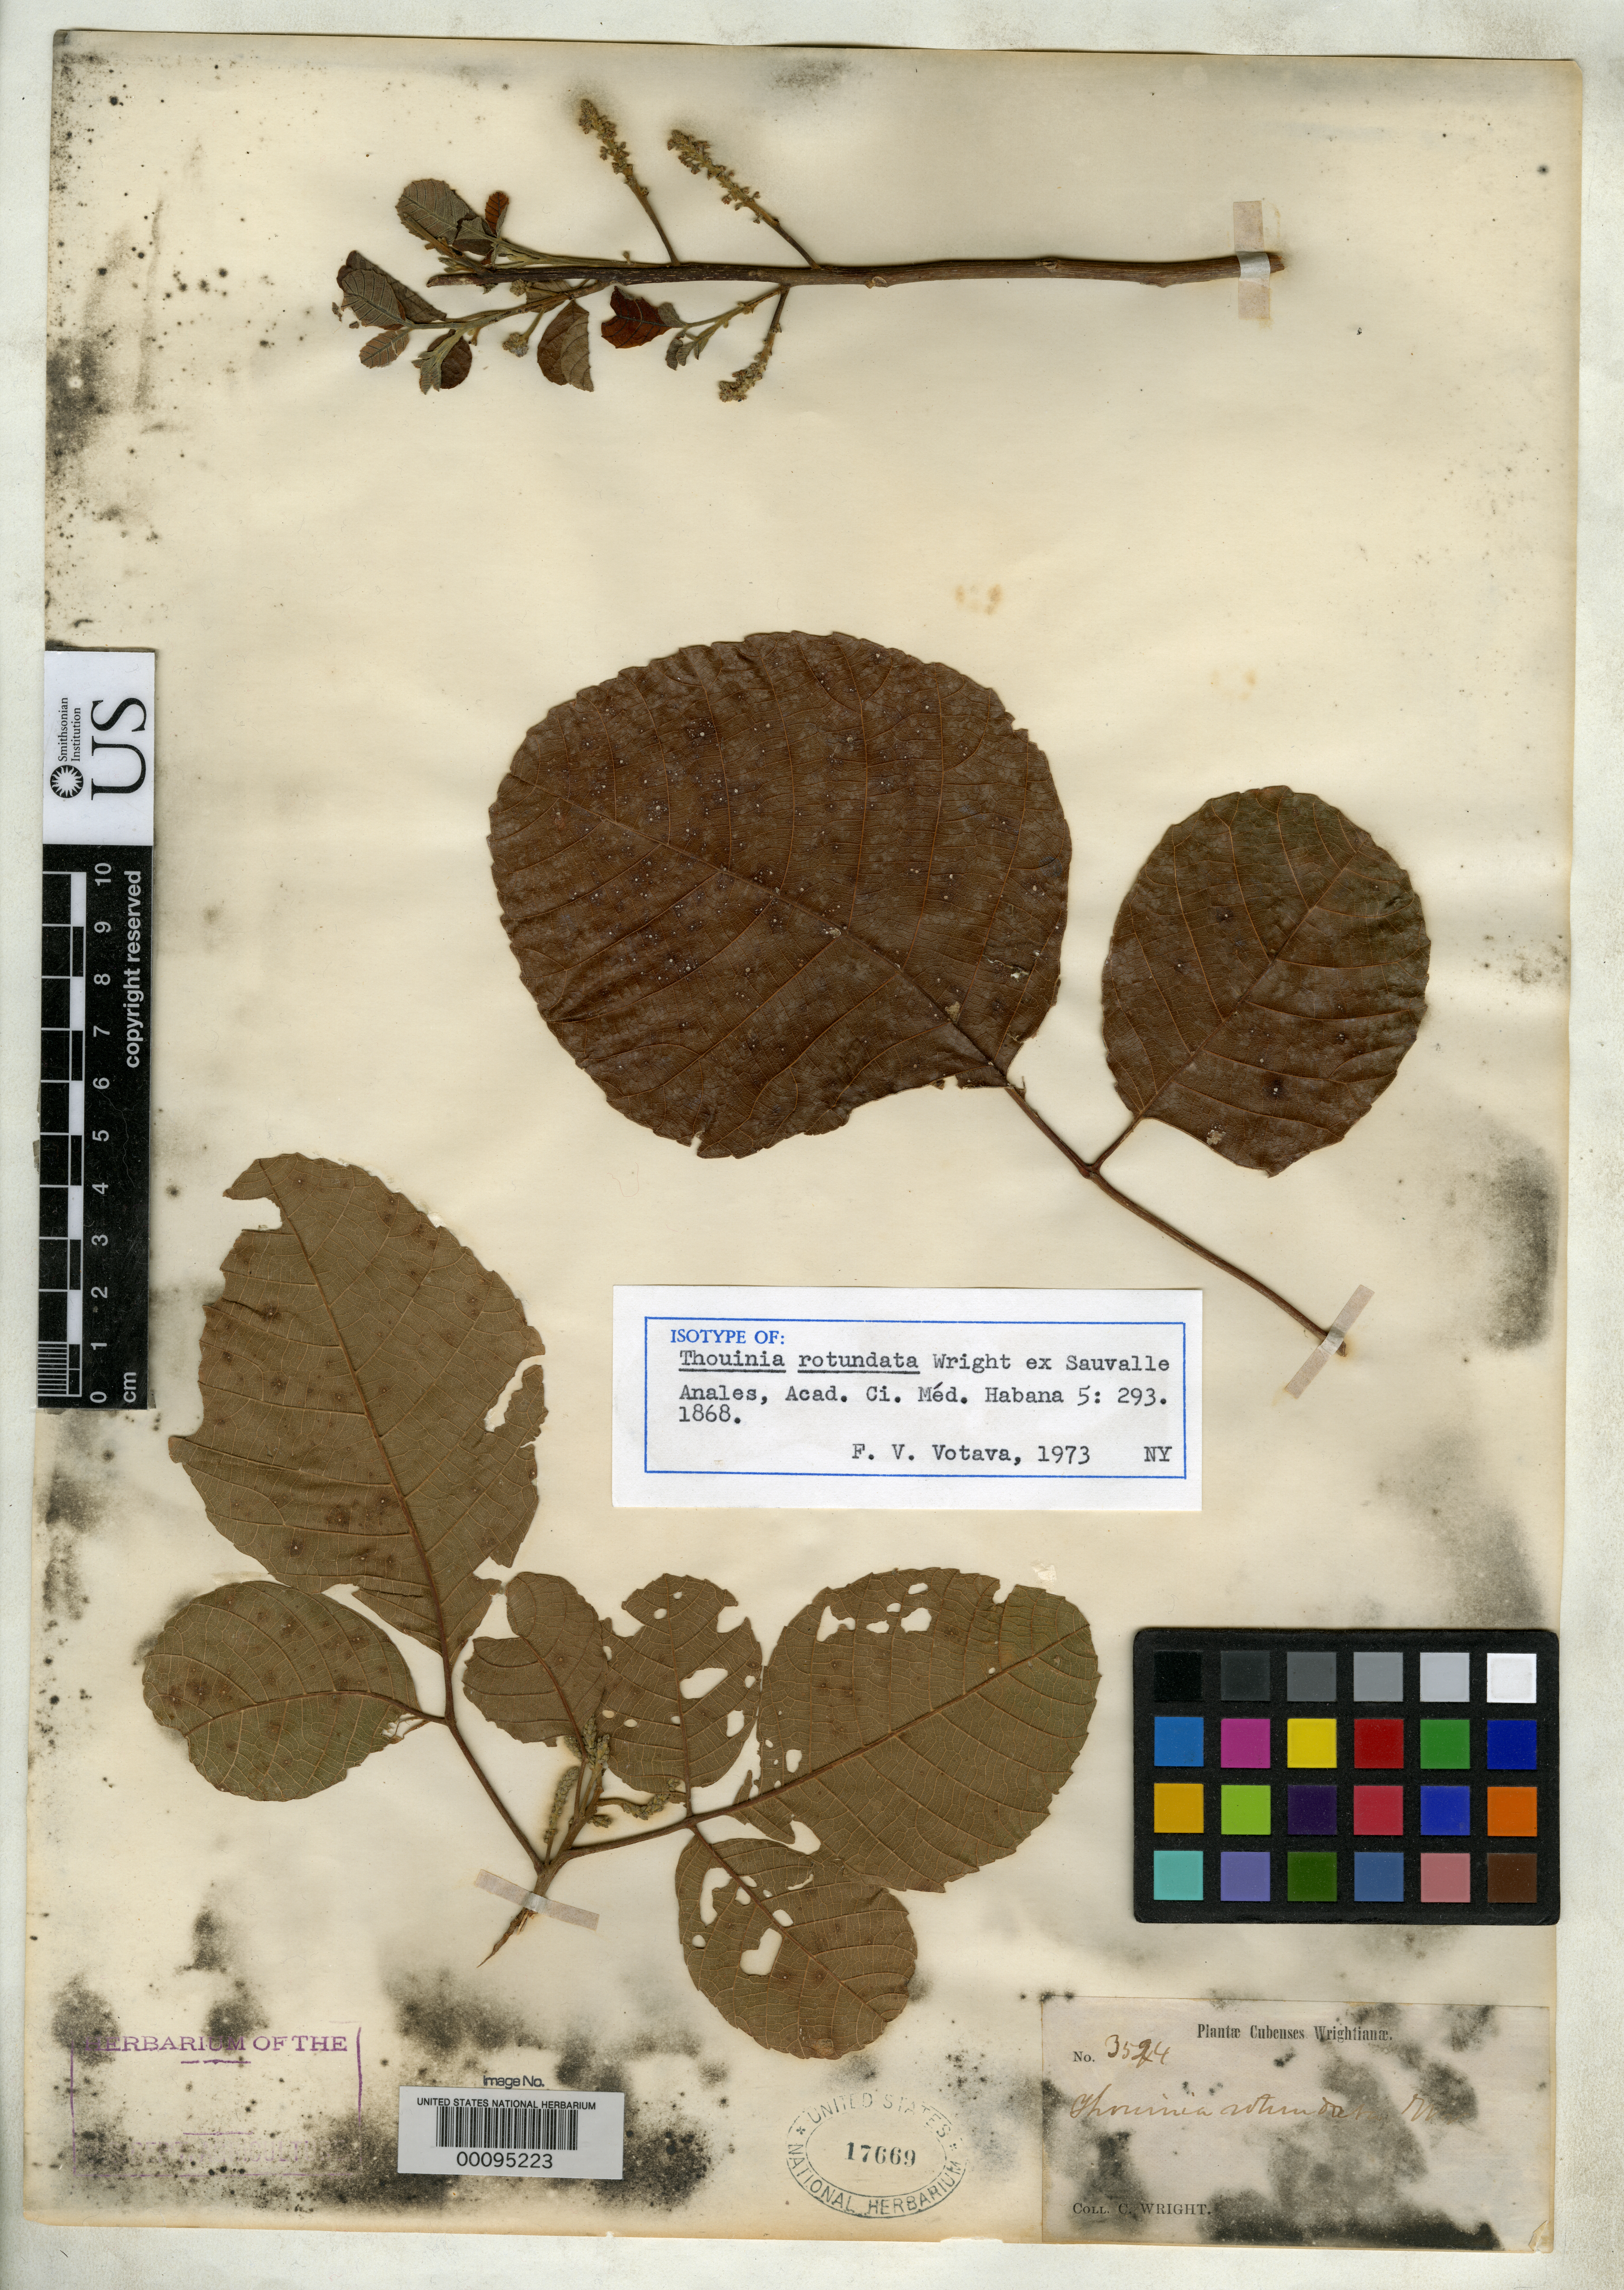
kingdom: Plantae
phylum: Tracheophyta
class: Magnoliopsida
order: Sapindales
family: Sapindaceae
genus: Thouinia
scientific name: Thouinia rotundata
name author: C. Wright in Sauvalle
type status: Isotype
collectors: C. Wright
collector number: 3542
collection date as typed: Jan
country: Cuba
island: Greater Antilles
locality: "en Los Portales de Guanes."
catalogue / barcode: US 17669